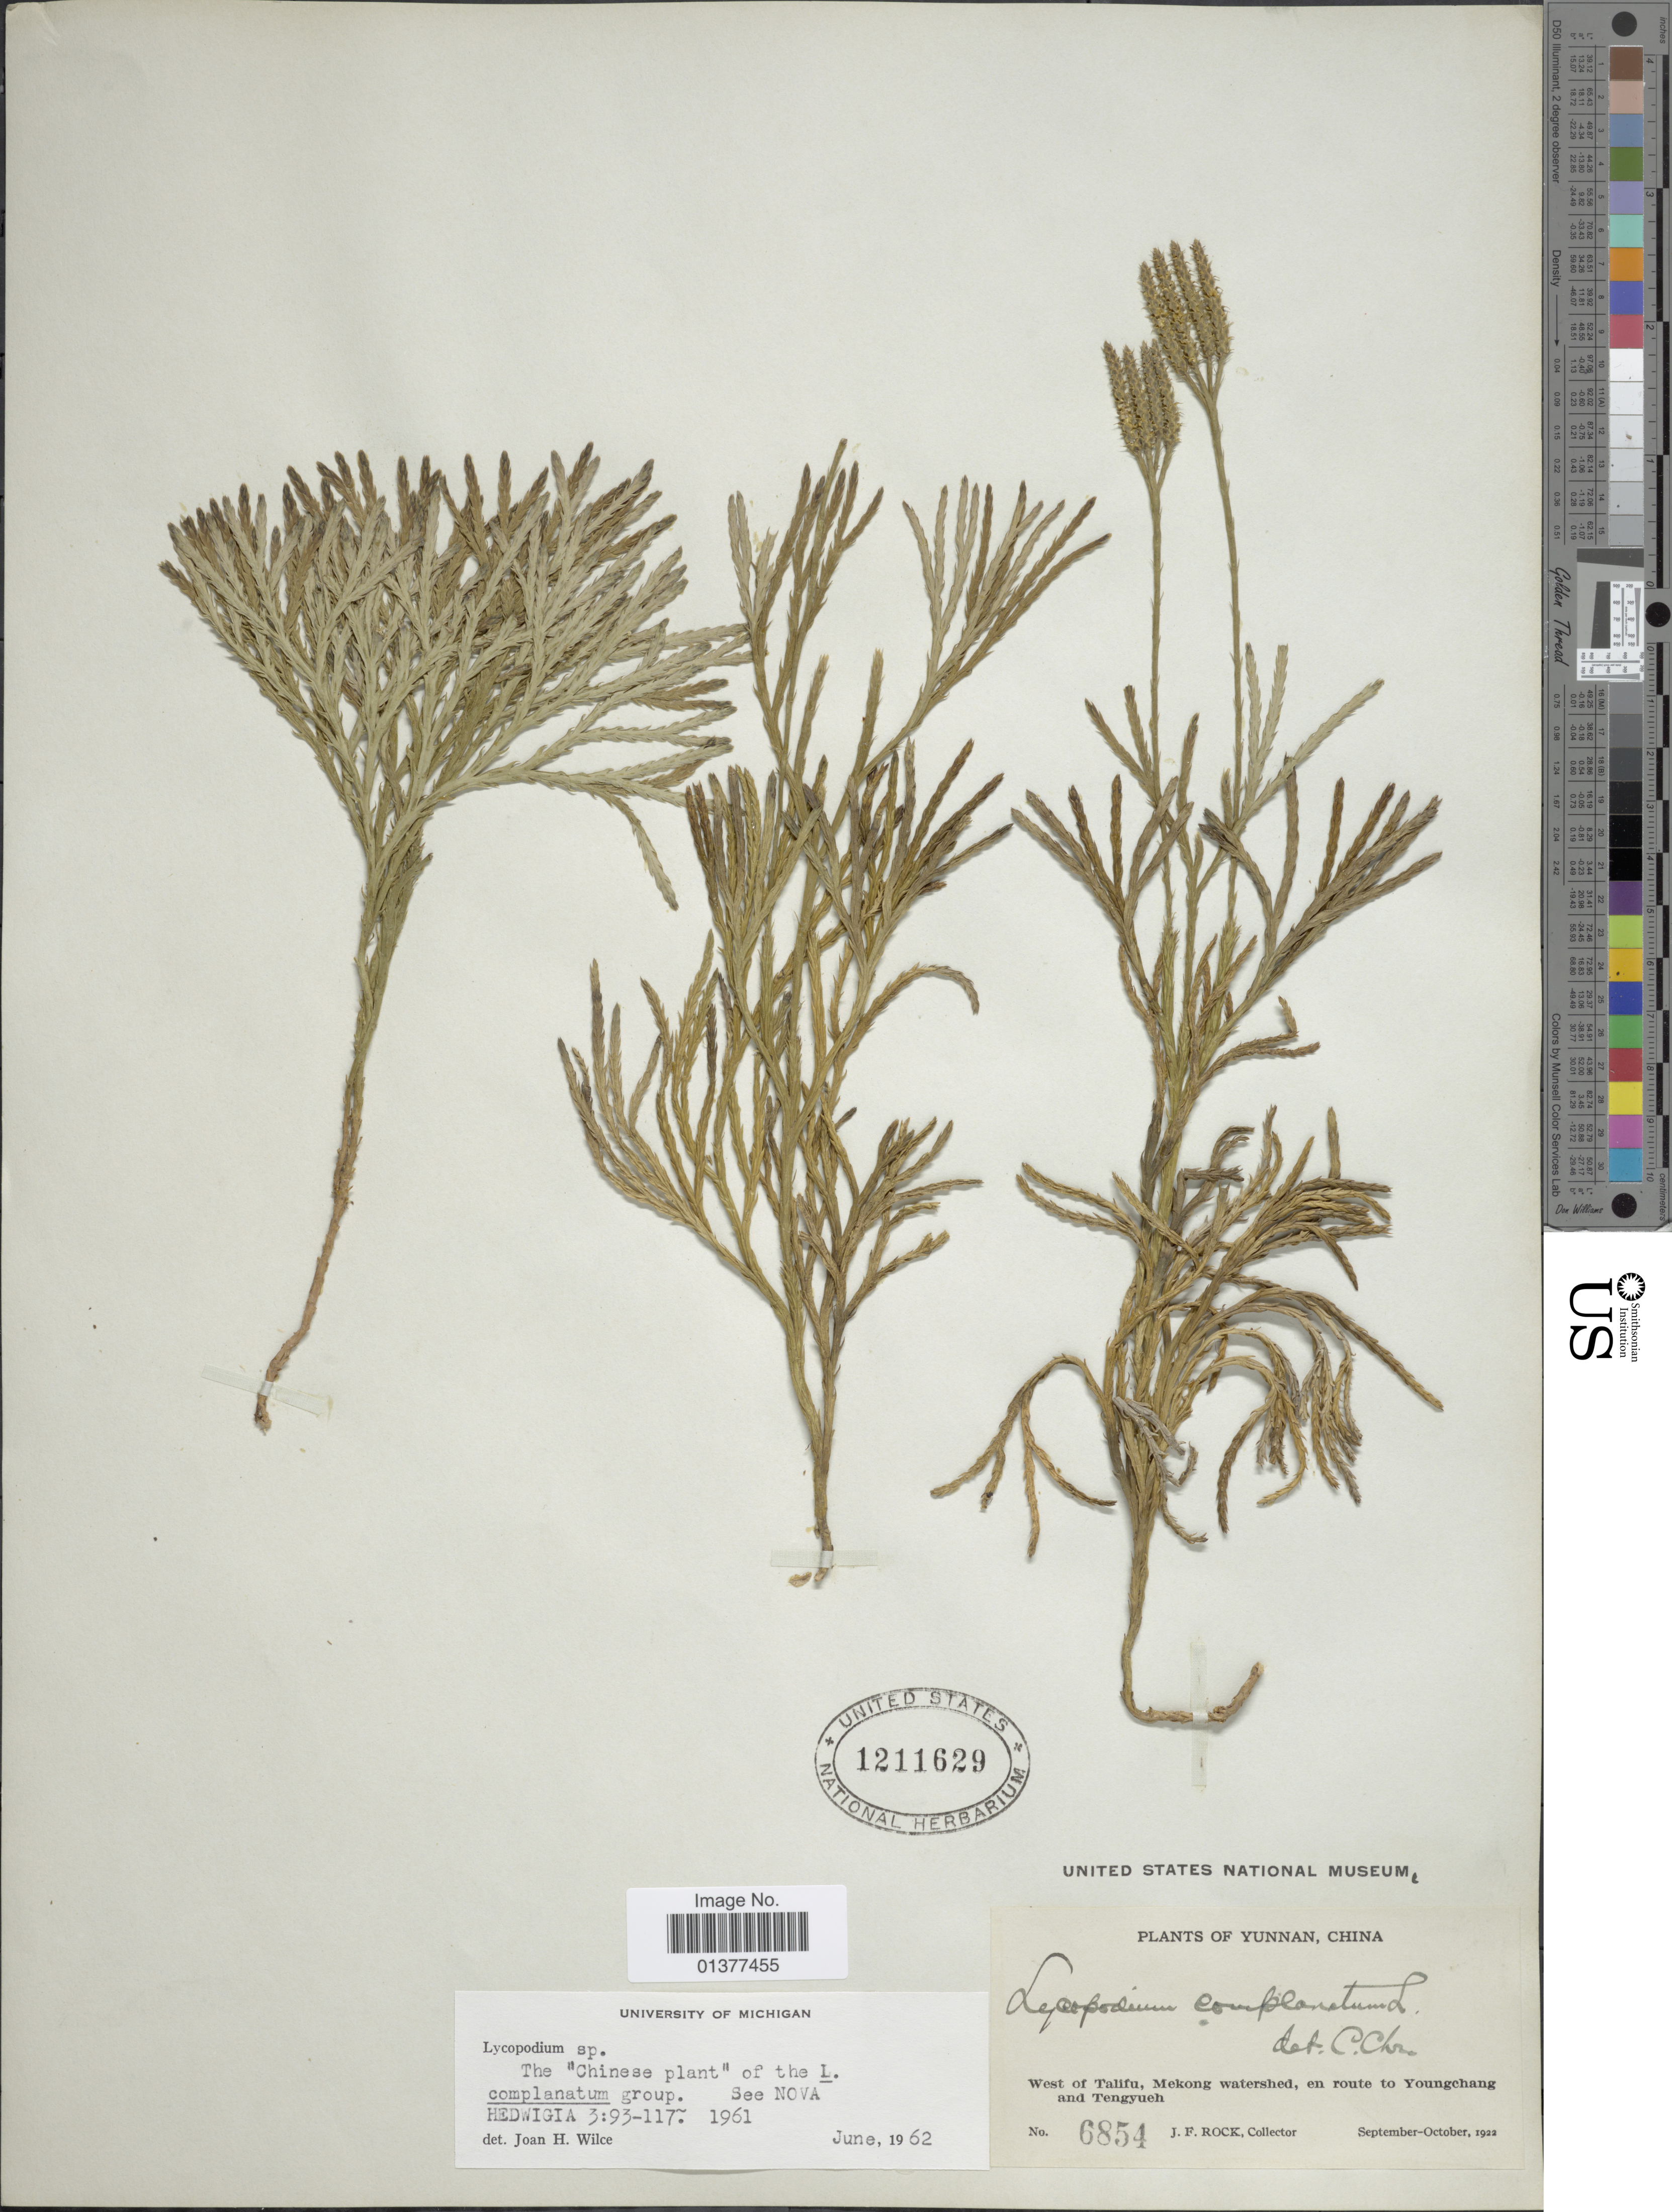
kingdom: Plantae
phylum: Tracheophyta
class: Lycopodiopsida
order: Lycopodiales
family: Lycopodiaceae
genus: Diphasiastrum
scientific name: Diphasiastrum complanatum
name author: (L.) Holub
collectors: J. Rock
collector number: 6854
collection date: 1922-09/1922-10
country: China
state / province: Yunnan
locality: West of Talifu, Mekong watershed, en route to Youngchang and Tengyueh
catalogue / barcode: US 1211629